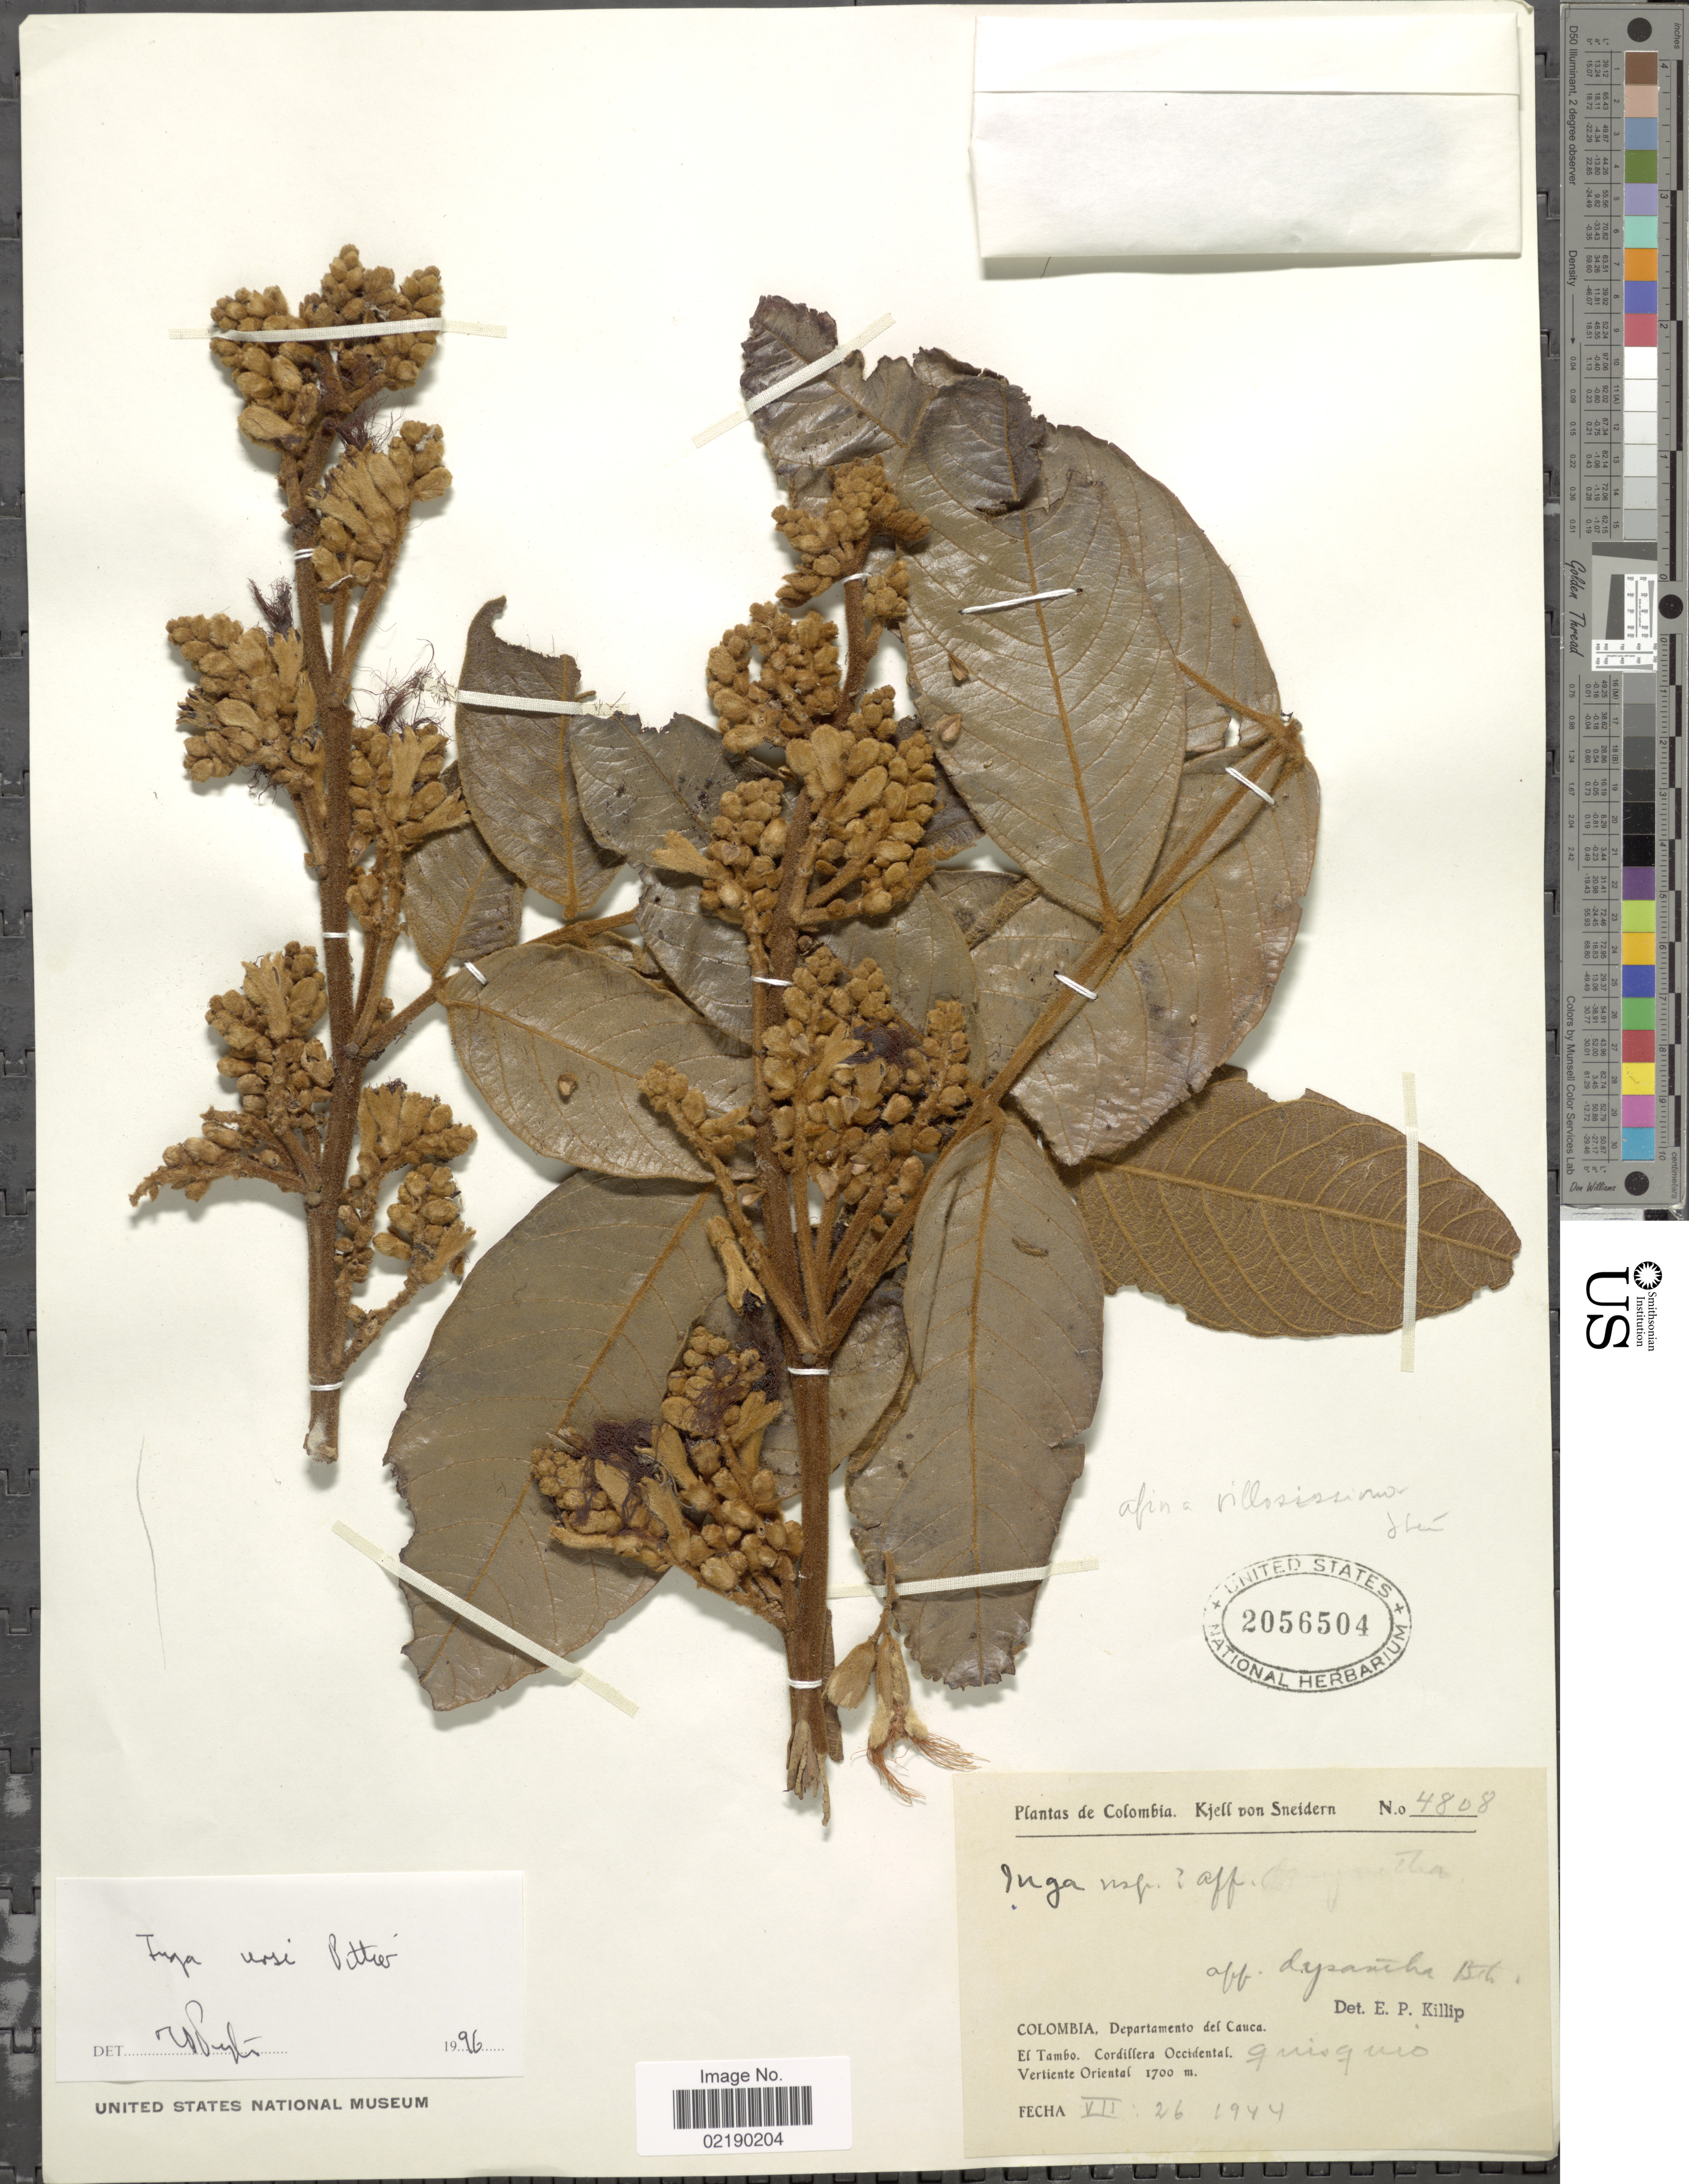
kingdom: Plantae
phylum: Tracheophyta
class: Magnoliopsida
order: Fabales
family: Fabaceae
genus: Inga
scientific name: Inga ursi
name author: Pittier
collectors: K. von Sneidern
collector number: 4804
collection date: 1944-07-26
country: Colombia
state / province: Cauca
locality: El Tambo. Cordillera Occidental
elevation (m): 1700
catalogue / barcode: US 2056504